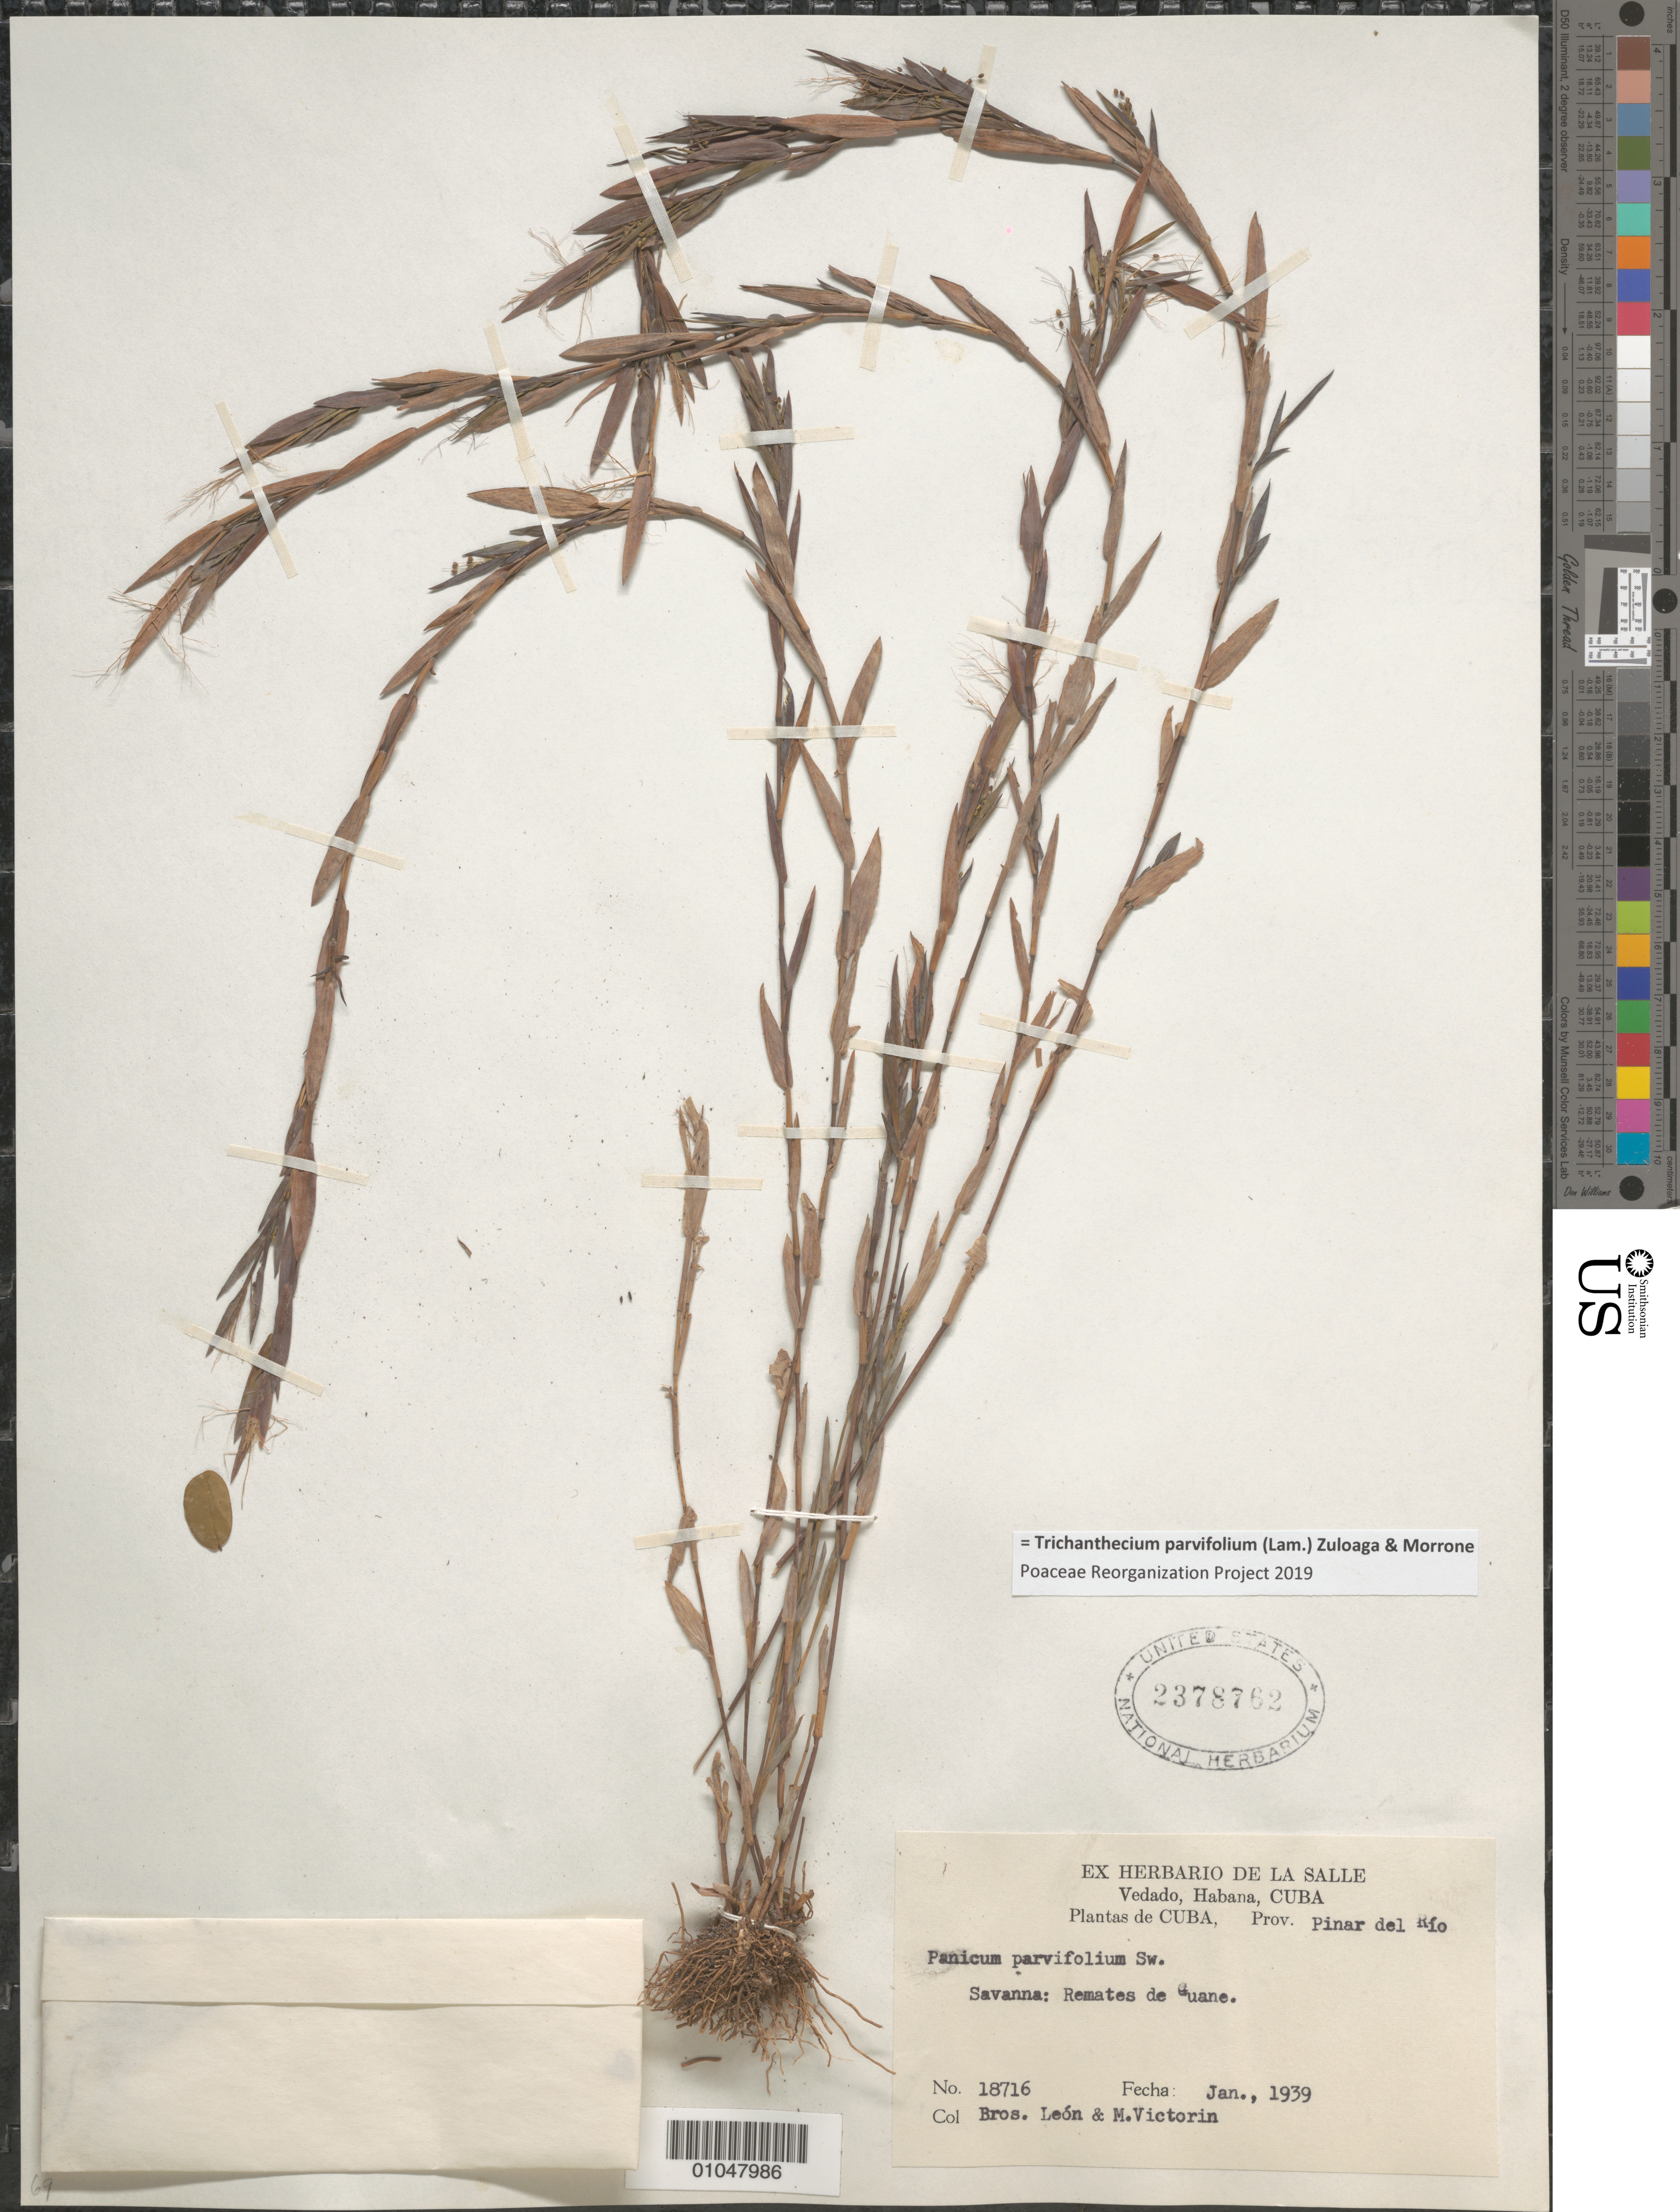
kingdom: Plantae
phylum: Tracheophyta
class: Liliopsida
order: Poales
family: Poaceae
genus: Panicum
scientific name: Panicum parvifolium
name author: Lam.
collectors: Bro. León & F. Victorin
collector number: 18716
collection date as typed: Jan 1939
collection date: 1939-01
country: Cuba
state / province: Pinar del Rio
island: Cuba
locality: Remates de Guane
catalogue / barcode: US 2378762